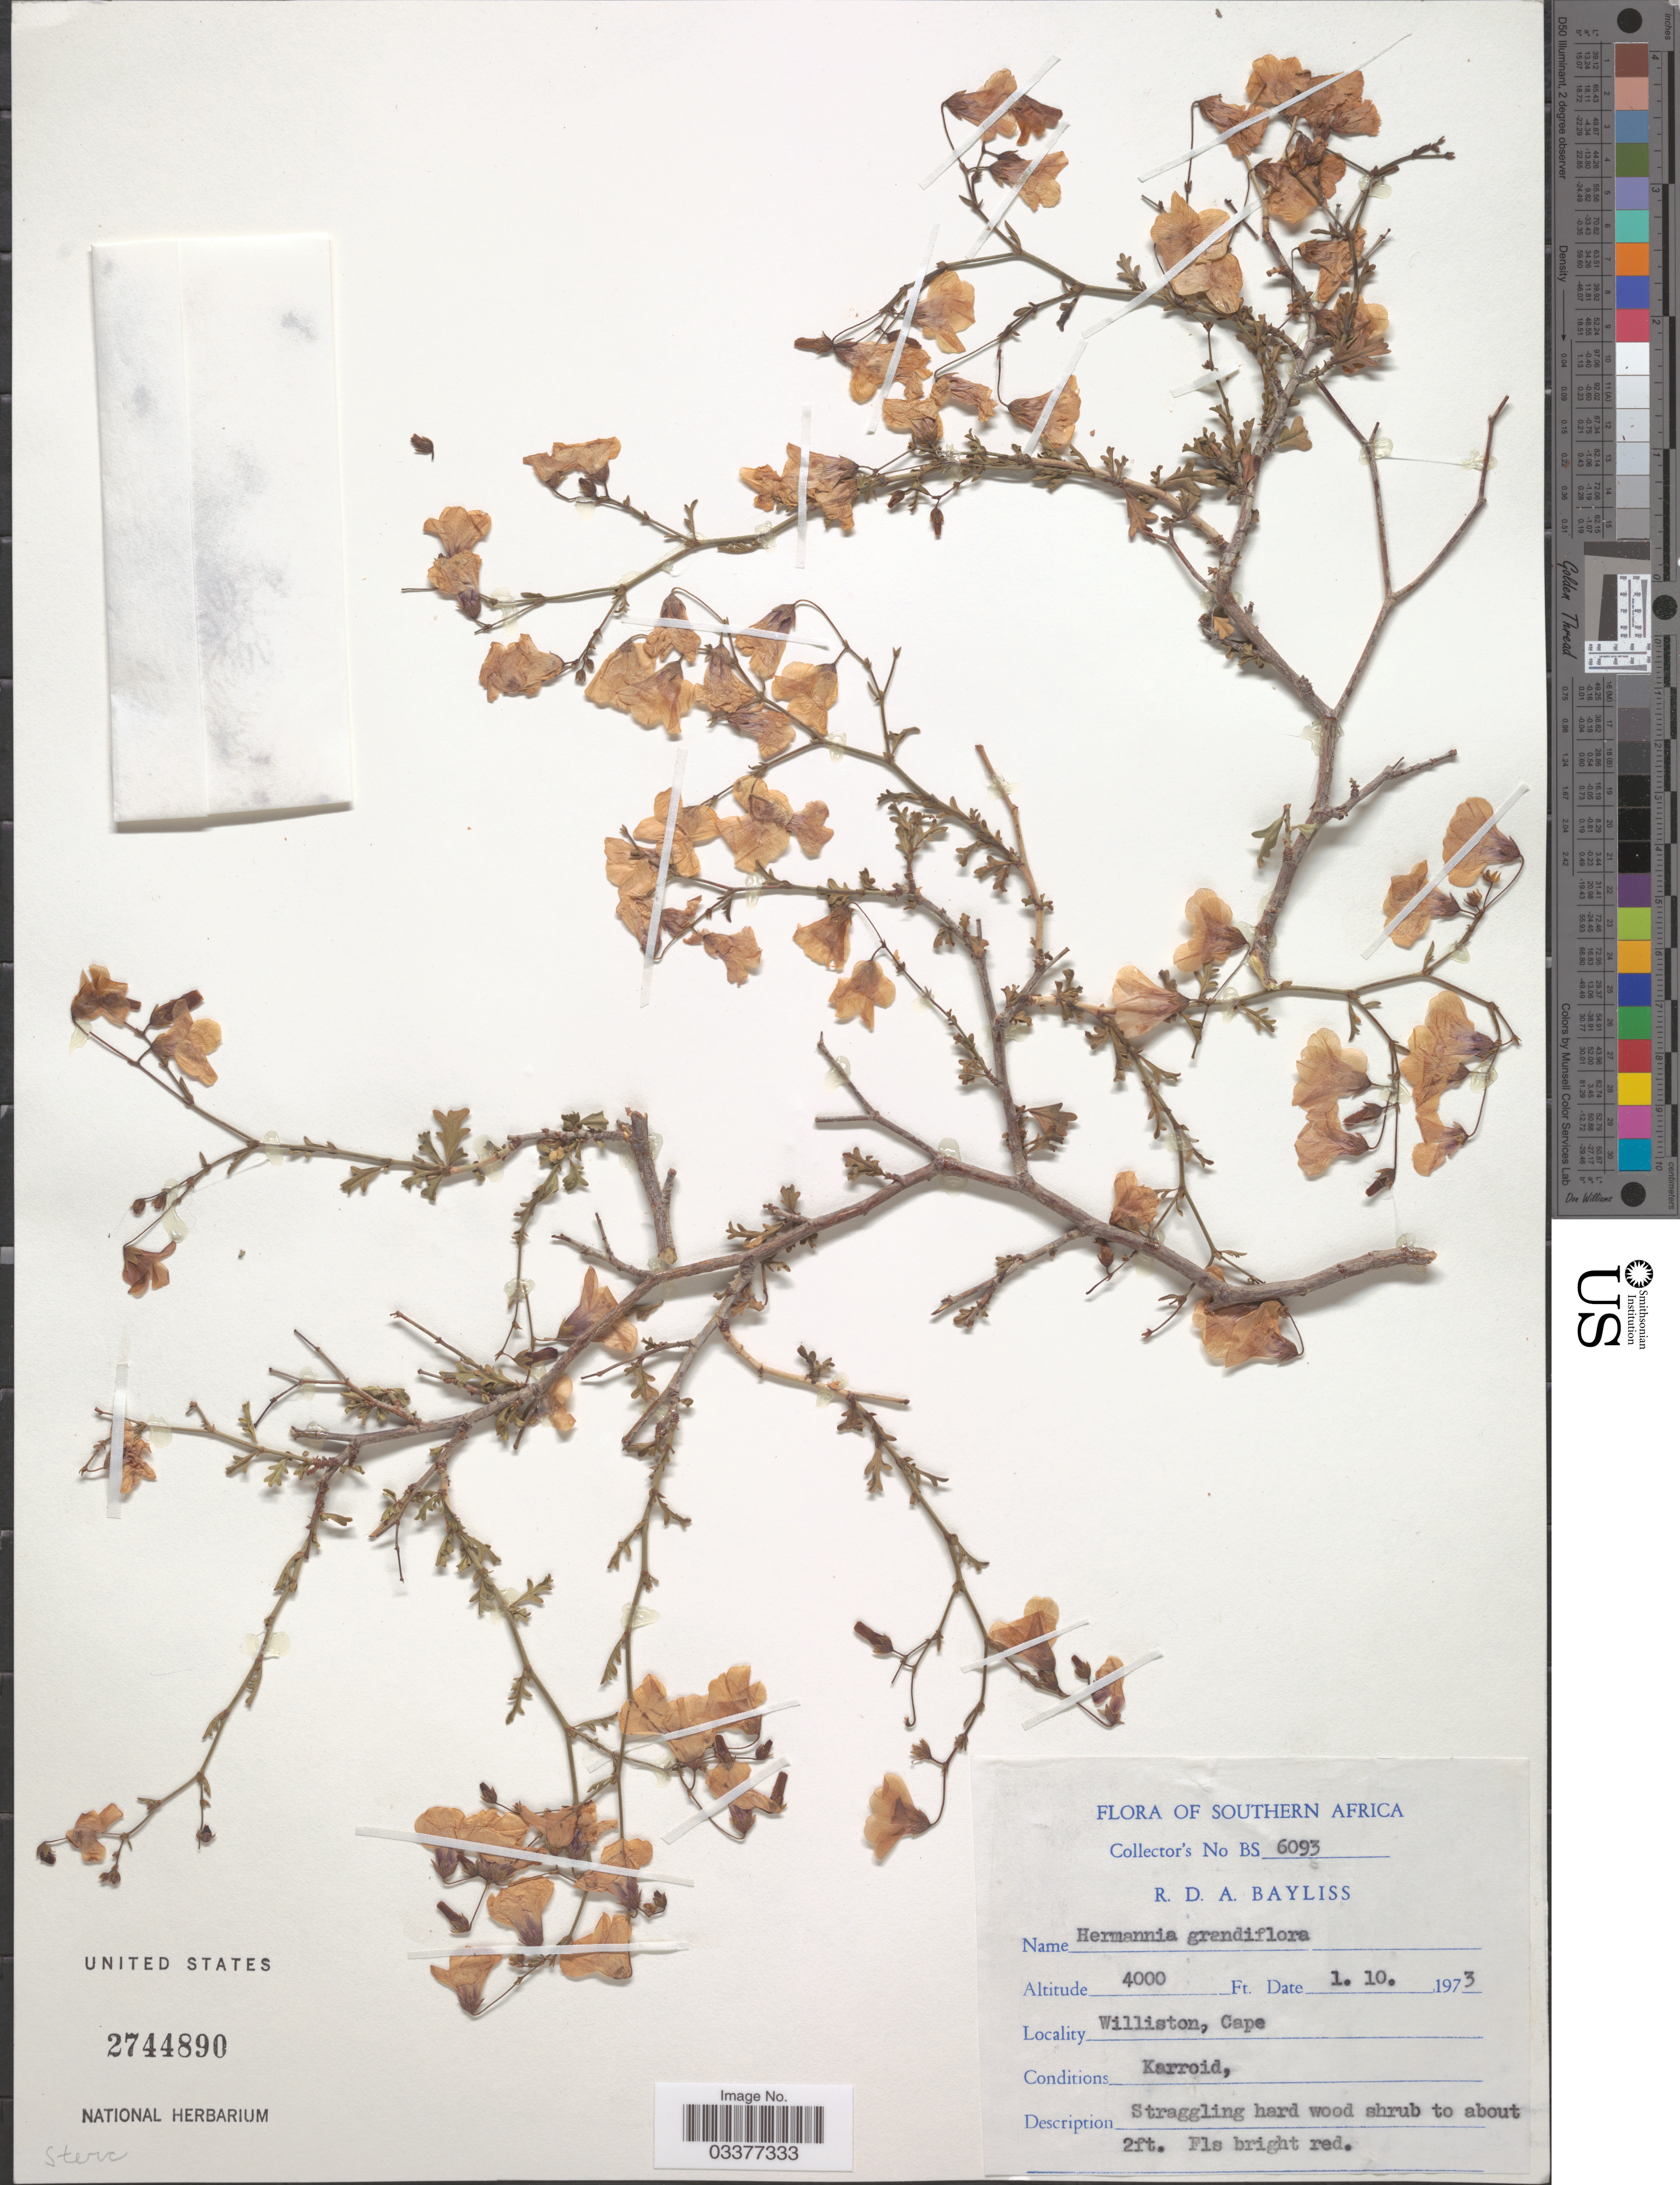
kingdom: Plantae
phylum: Tracheophyta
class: Magnoliopsida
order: Malvales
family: Malvaceae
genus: Hermannia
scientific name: Hermannia grandiflora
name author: W.T. Aiton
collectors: R. Bayliss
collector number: BS6093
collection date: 1973-10-01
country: South Africa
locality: Southern Africa. Williston, Cape.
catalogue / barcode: US 2744890